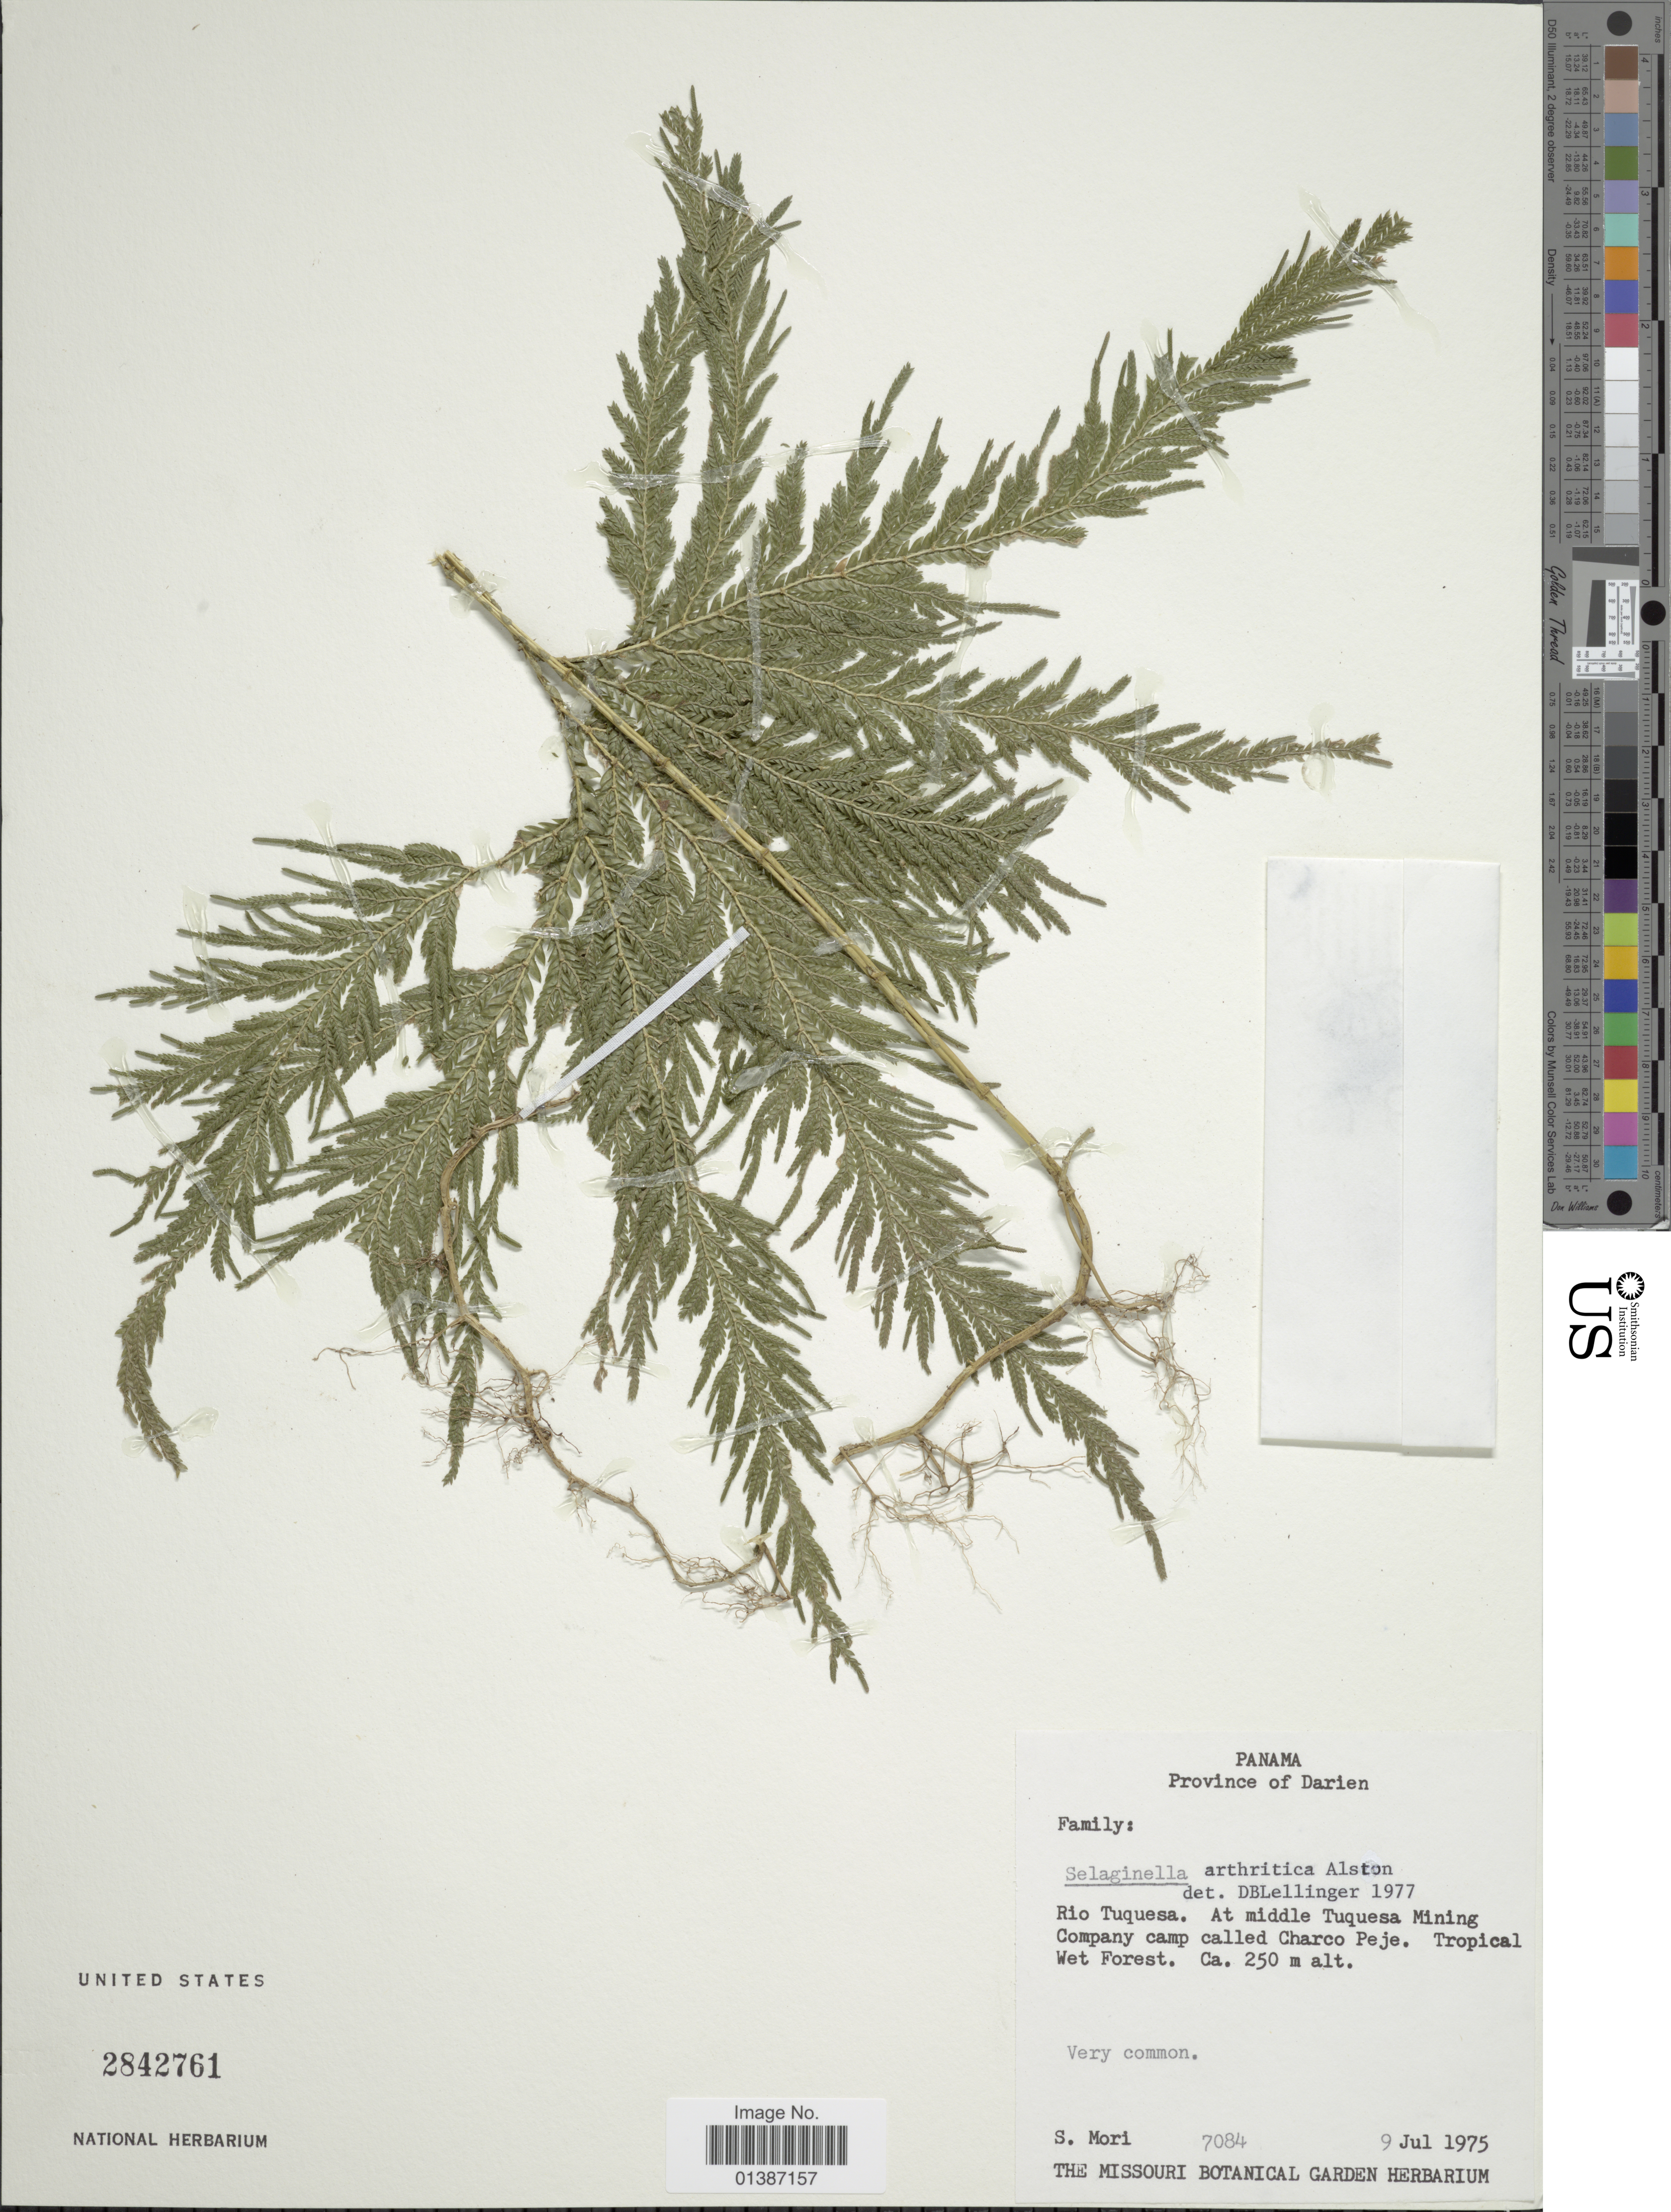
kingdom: Plantae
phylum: Tracheophyta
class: Lycopodiopsida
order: Selaginellales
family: Selaginellaceae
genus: Selaginella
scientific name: Selaginella arthritica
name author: Alston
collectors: S. Mori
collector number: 7084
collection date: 1975-07-09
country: Panama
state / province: Darién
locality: Province of Darien. Rio Tuquesa. At middle Tuquesa Mining Company camp called Charco Peje. Tropical Wet Forest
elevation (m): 250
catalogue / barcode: US 2842761